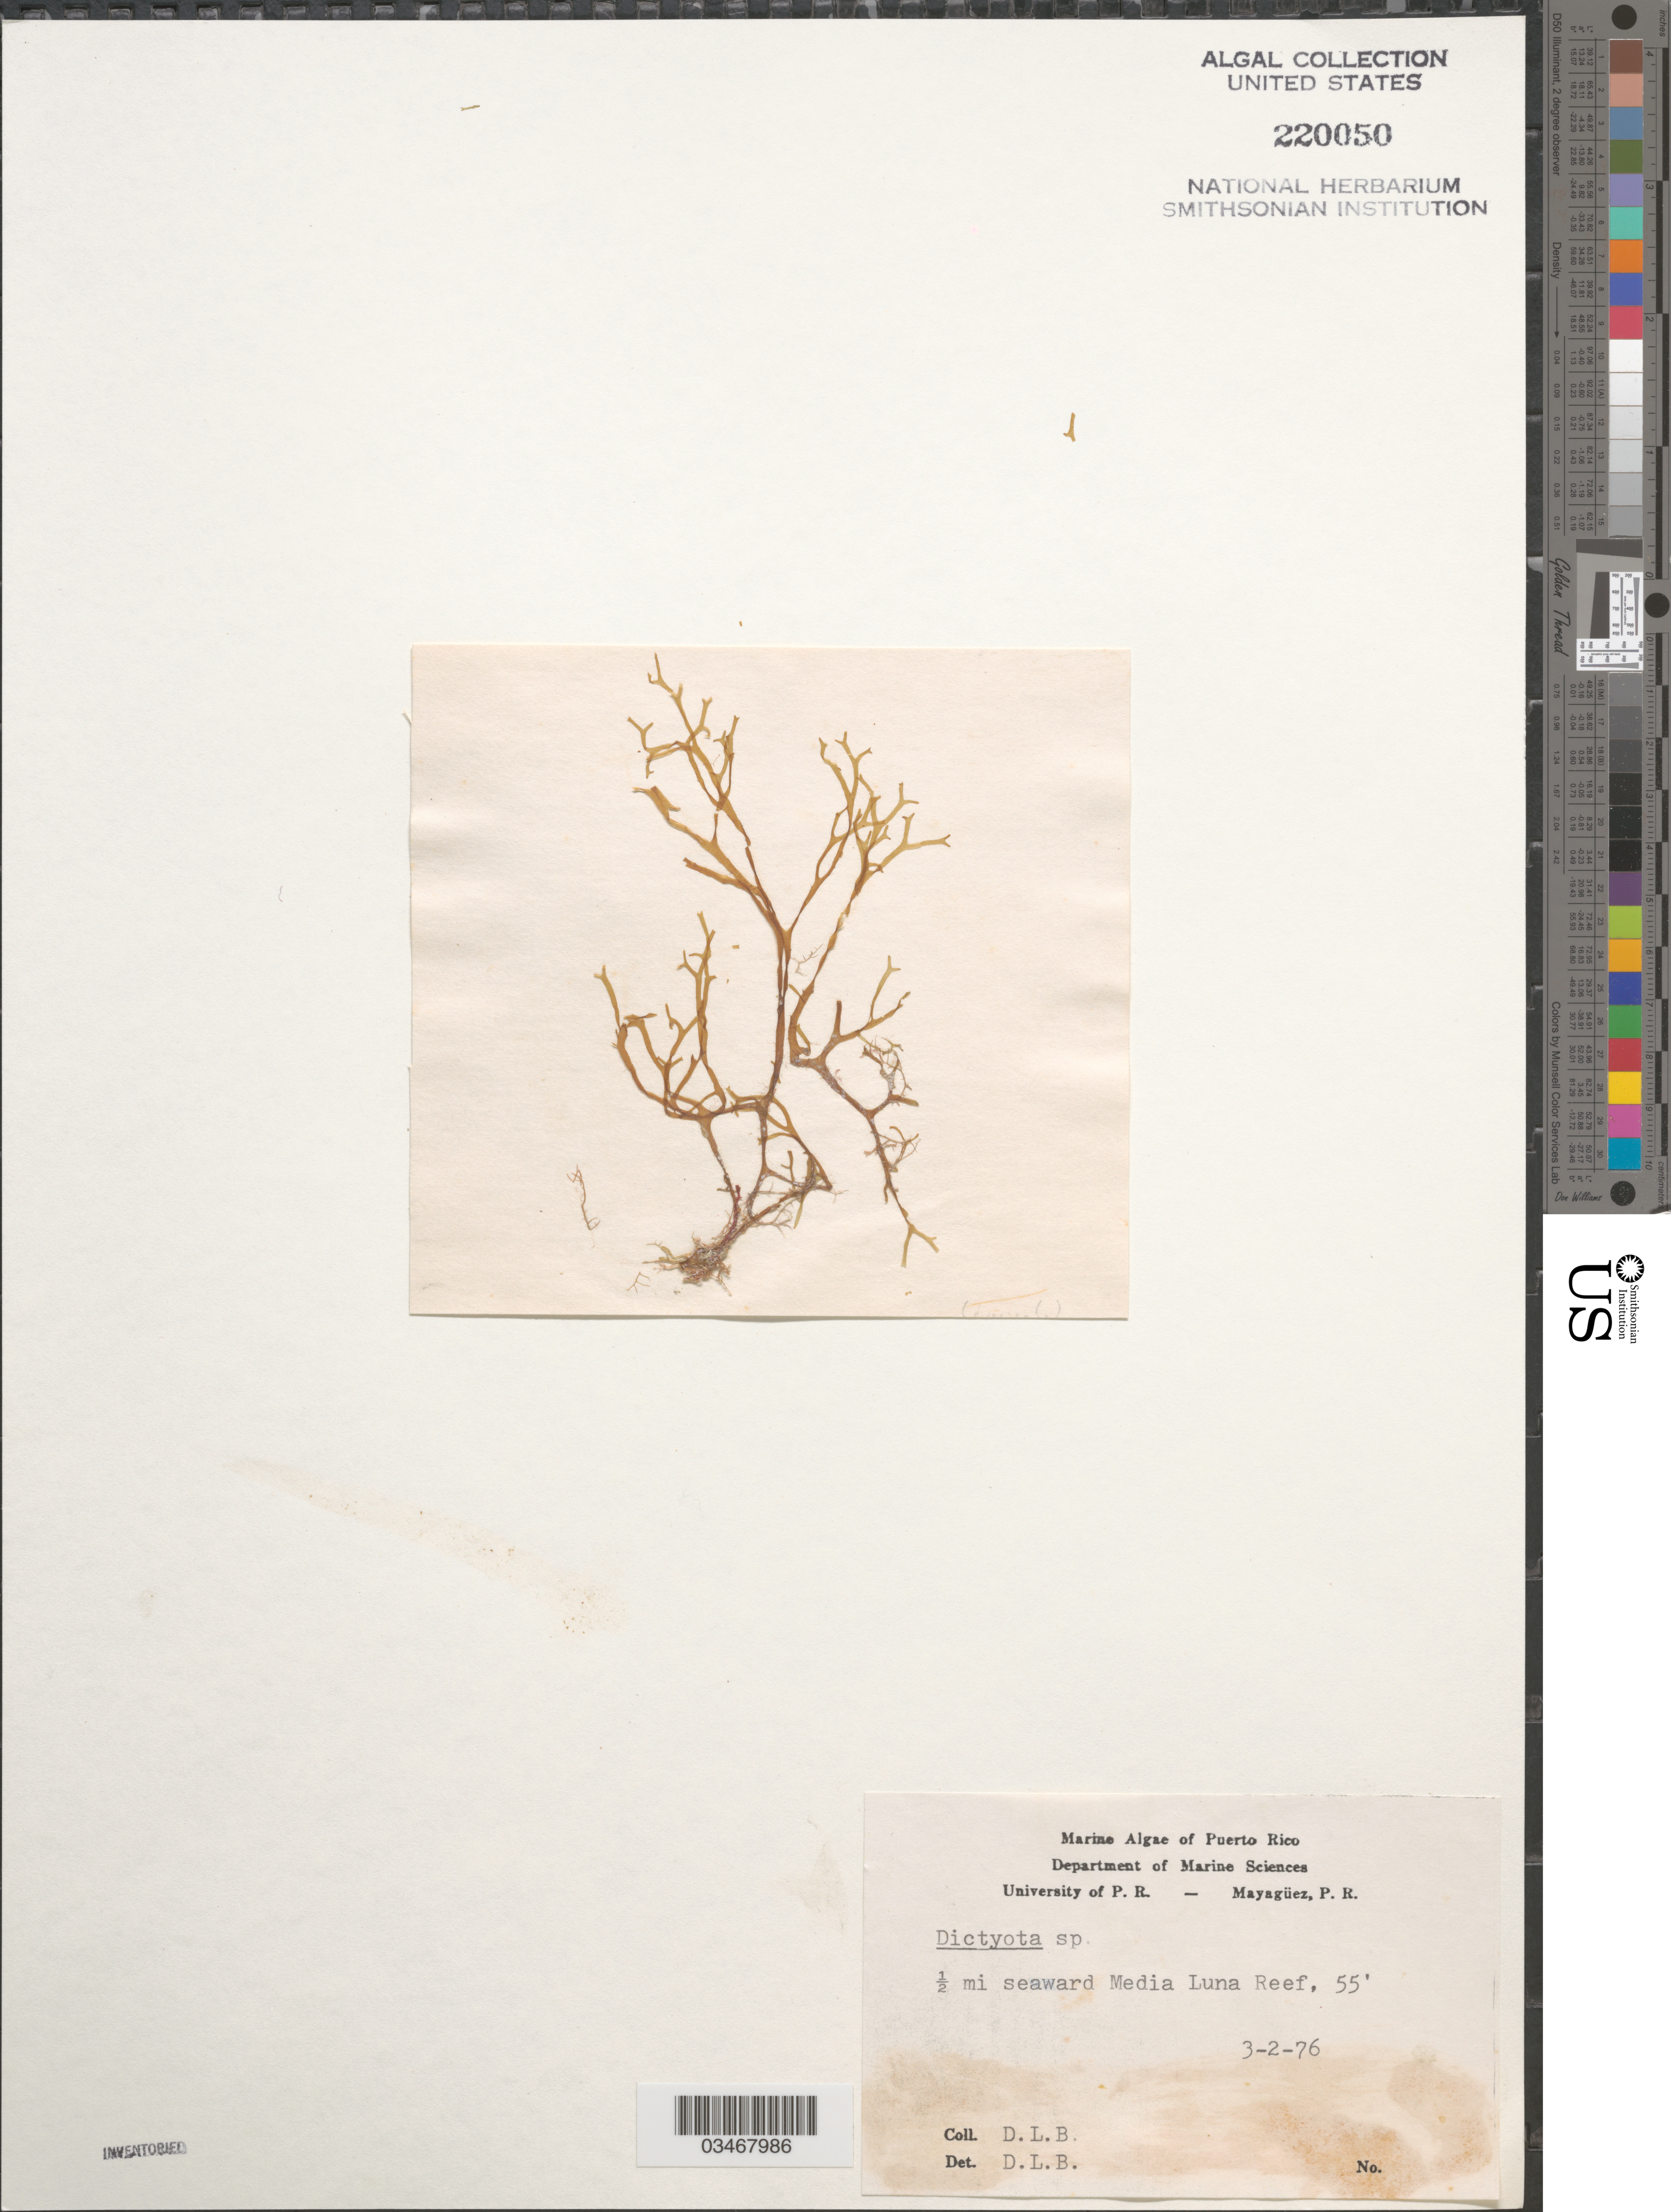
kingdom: Chromista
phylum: Ochrophyta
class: Phaeophyceae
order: Dictyotales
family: Dictyotaceae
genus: Dictyota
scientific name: Dictyota sp.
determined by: Ballantine, D. L.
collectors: D.L. Ballantine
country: Puerto Rico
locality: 1/2 mi seaward Media Luna Reef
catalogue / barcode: US 220050